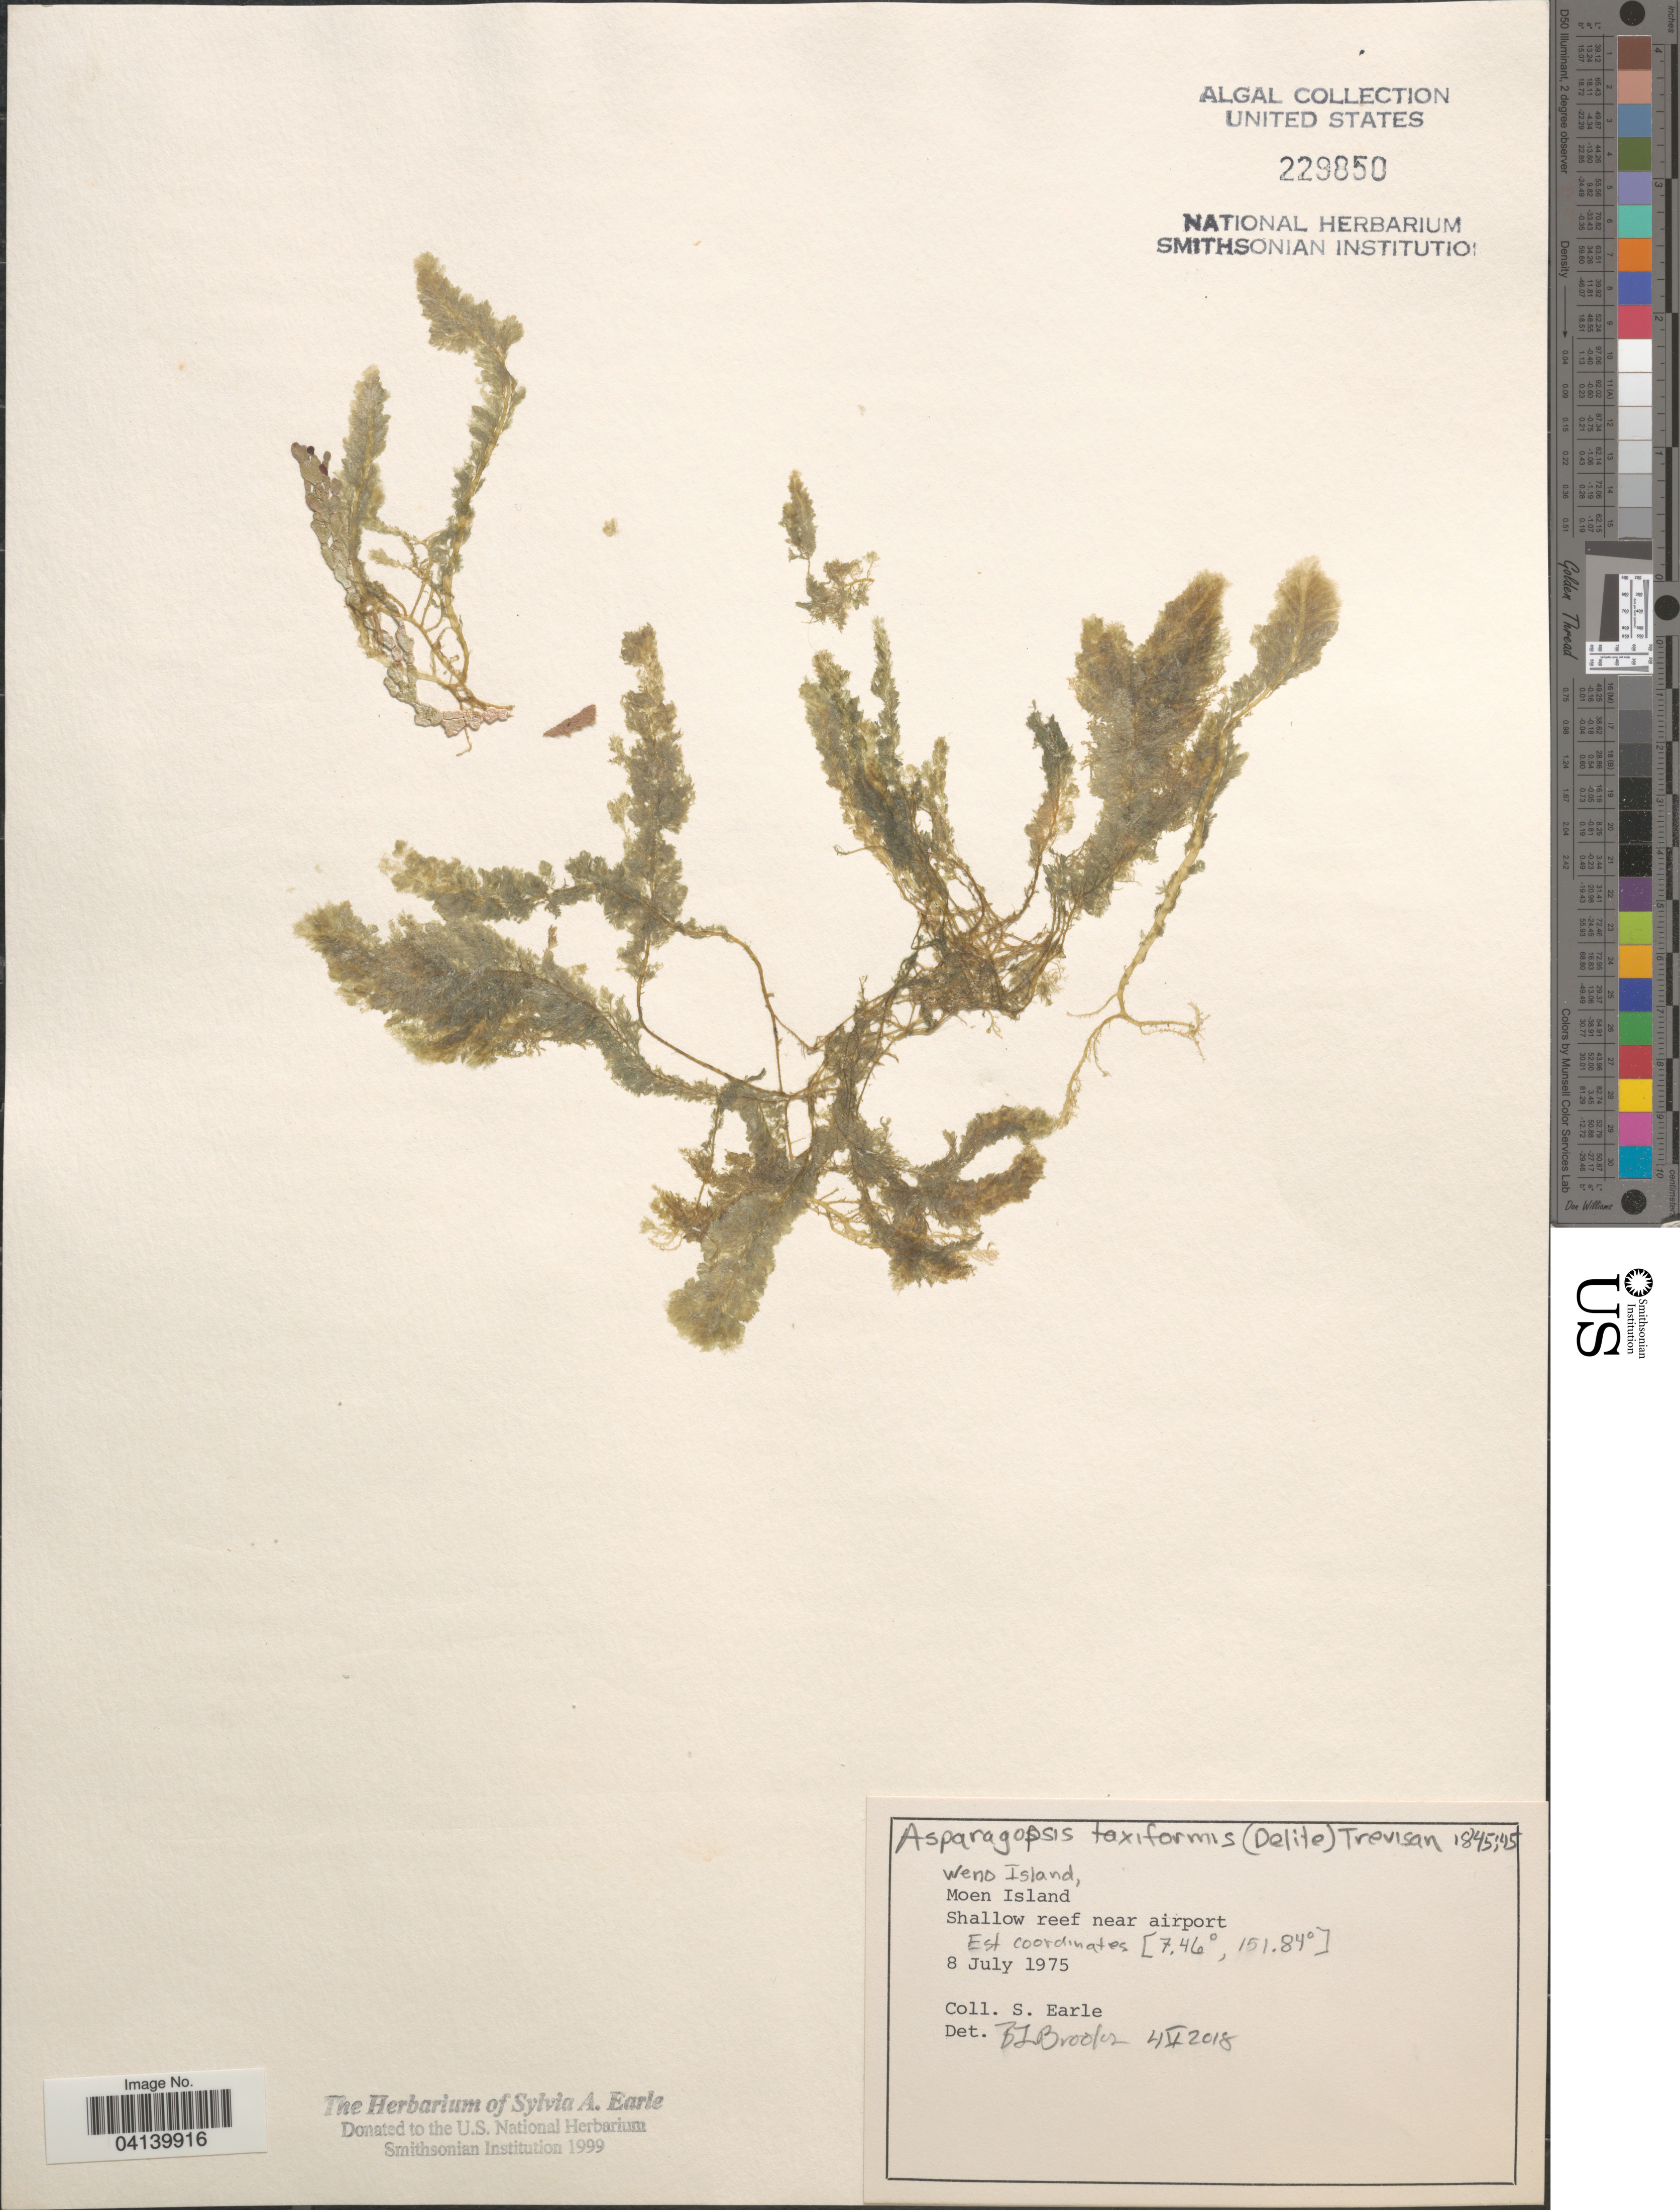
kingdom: Plantae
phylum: Rhodophyta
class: Florideophyceae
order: Bonnemaisoniales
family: Bonnemaisoniaceae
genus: Asparagopsis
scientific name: Asparagopsis taxiformis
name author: (Delile) Trevis.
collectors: S. A. Earle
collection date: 1975-07-08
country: Micronesia, Federated States of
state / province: Truk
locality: Weno Island, Moen Island. Shallow reef near airport.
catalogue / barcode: US 229850